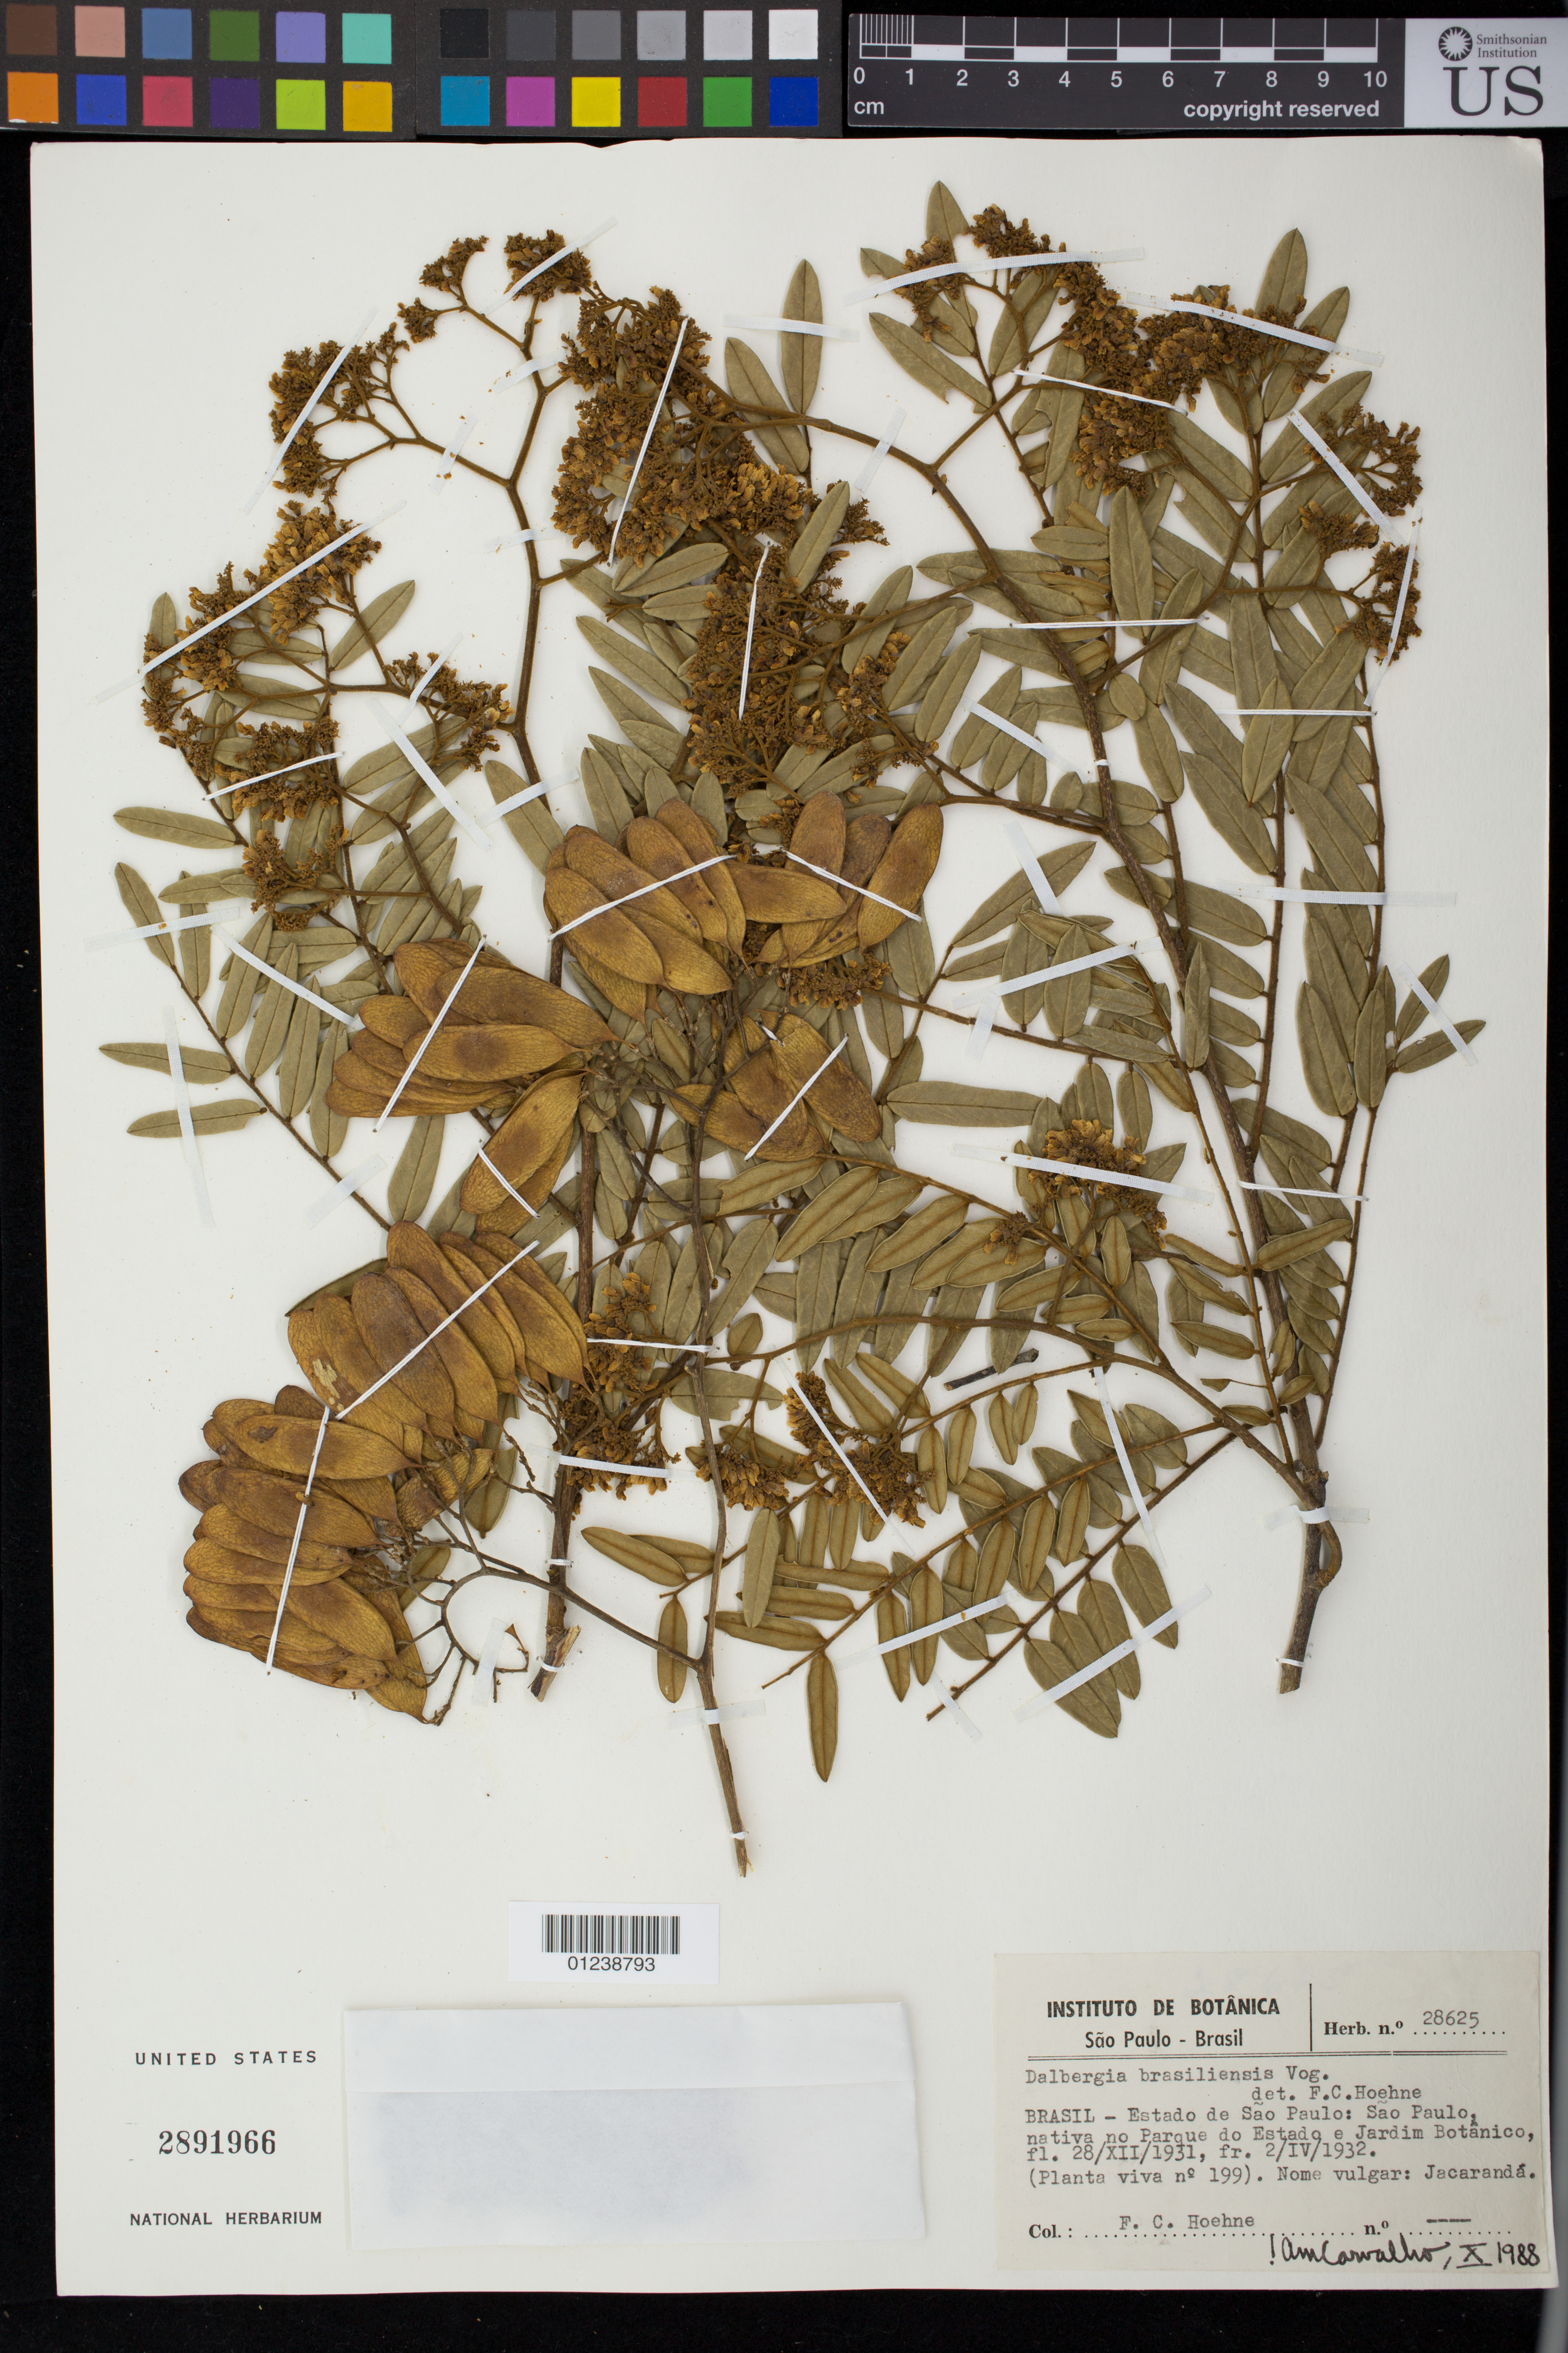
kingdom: Plantae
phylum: Tracheophyta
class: Magnoliopsida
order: Fabales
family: Fabaceae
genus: Dalbergia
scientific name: Dalbergia brasiliensis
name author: Vogel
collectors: F. C. Hoehne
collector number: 28625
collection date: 1931-12-28,1932-04-02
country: Brazil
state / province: São Paulo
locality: Parque do Estado e Jardim Botanico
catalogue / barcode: US 2891966